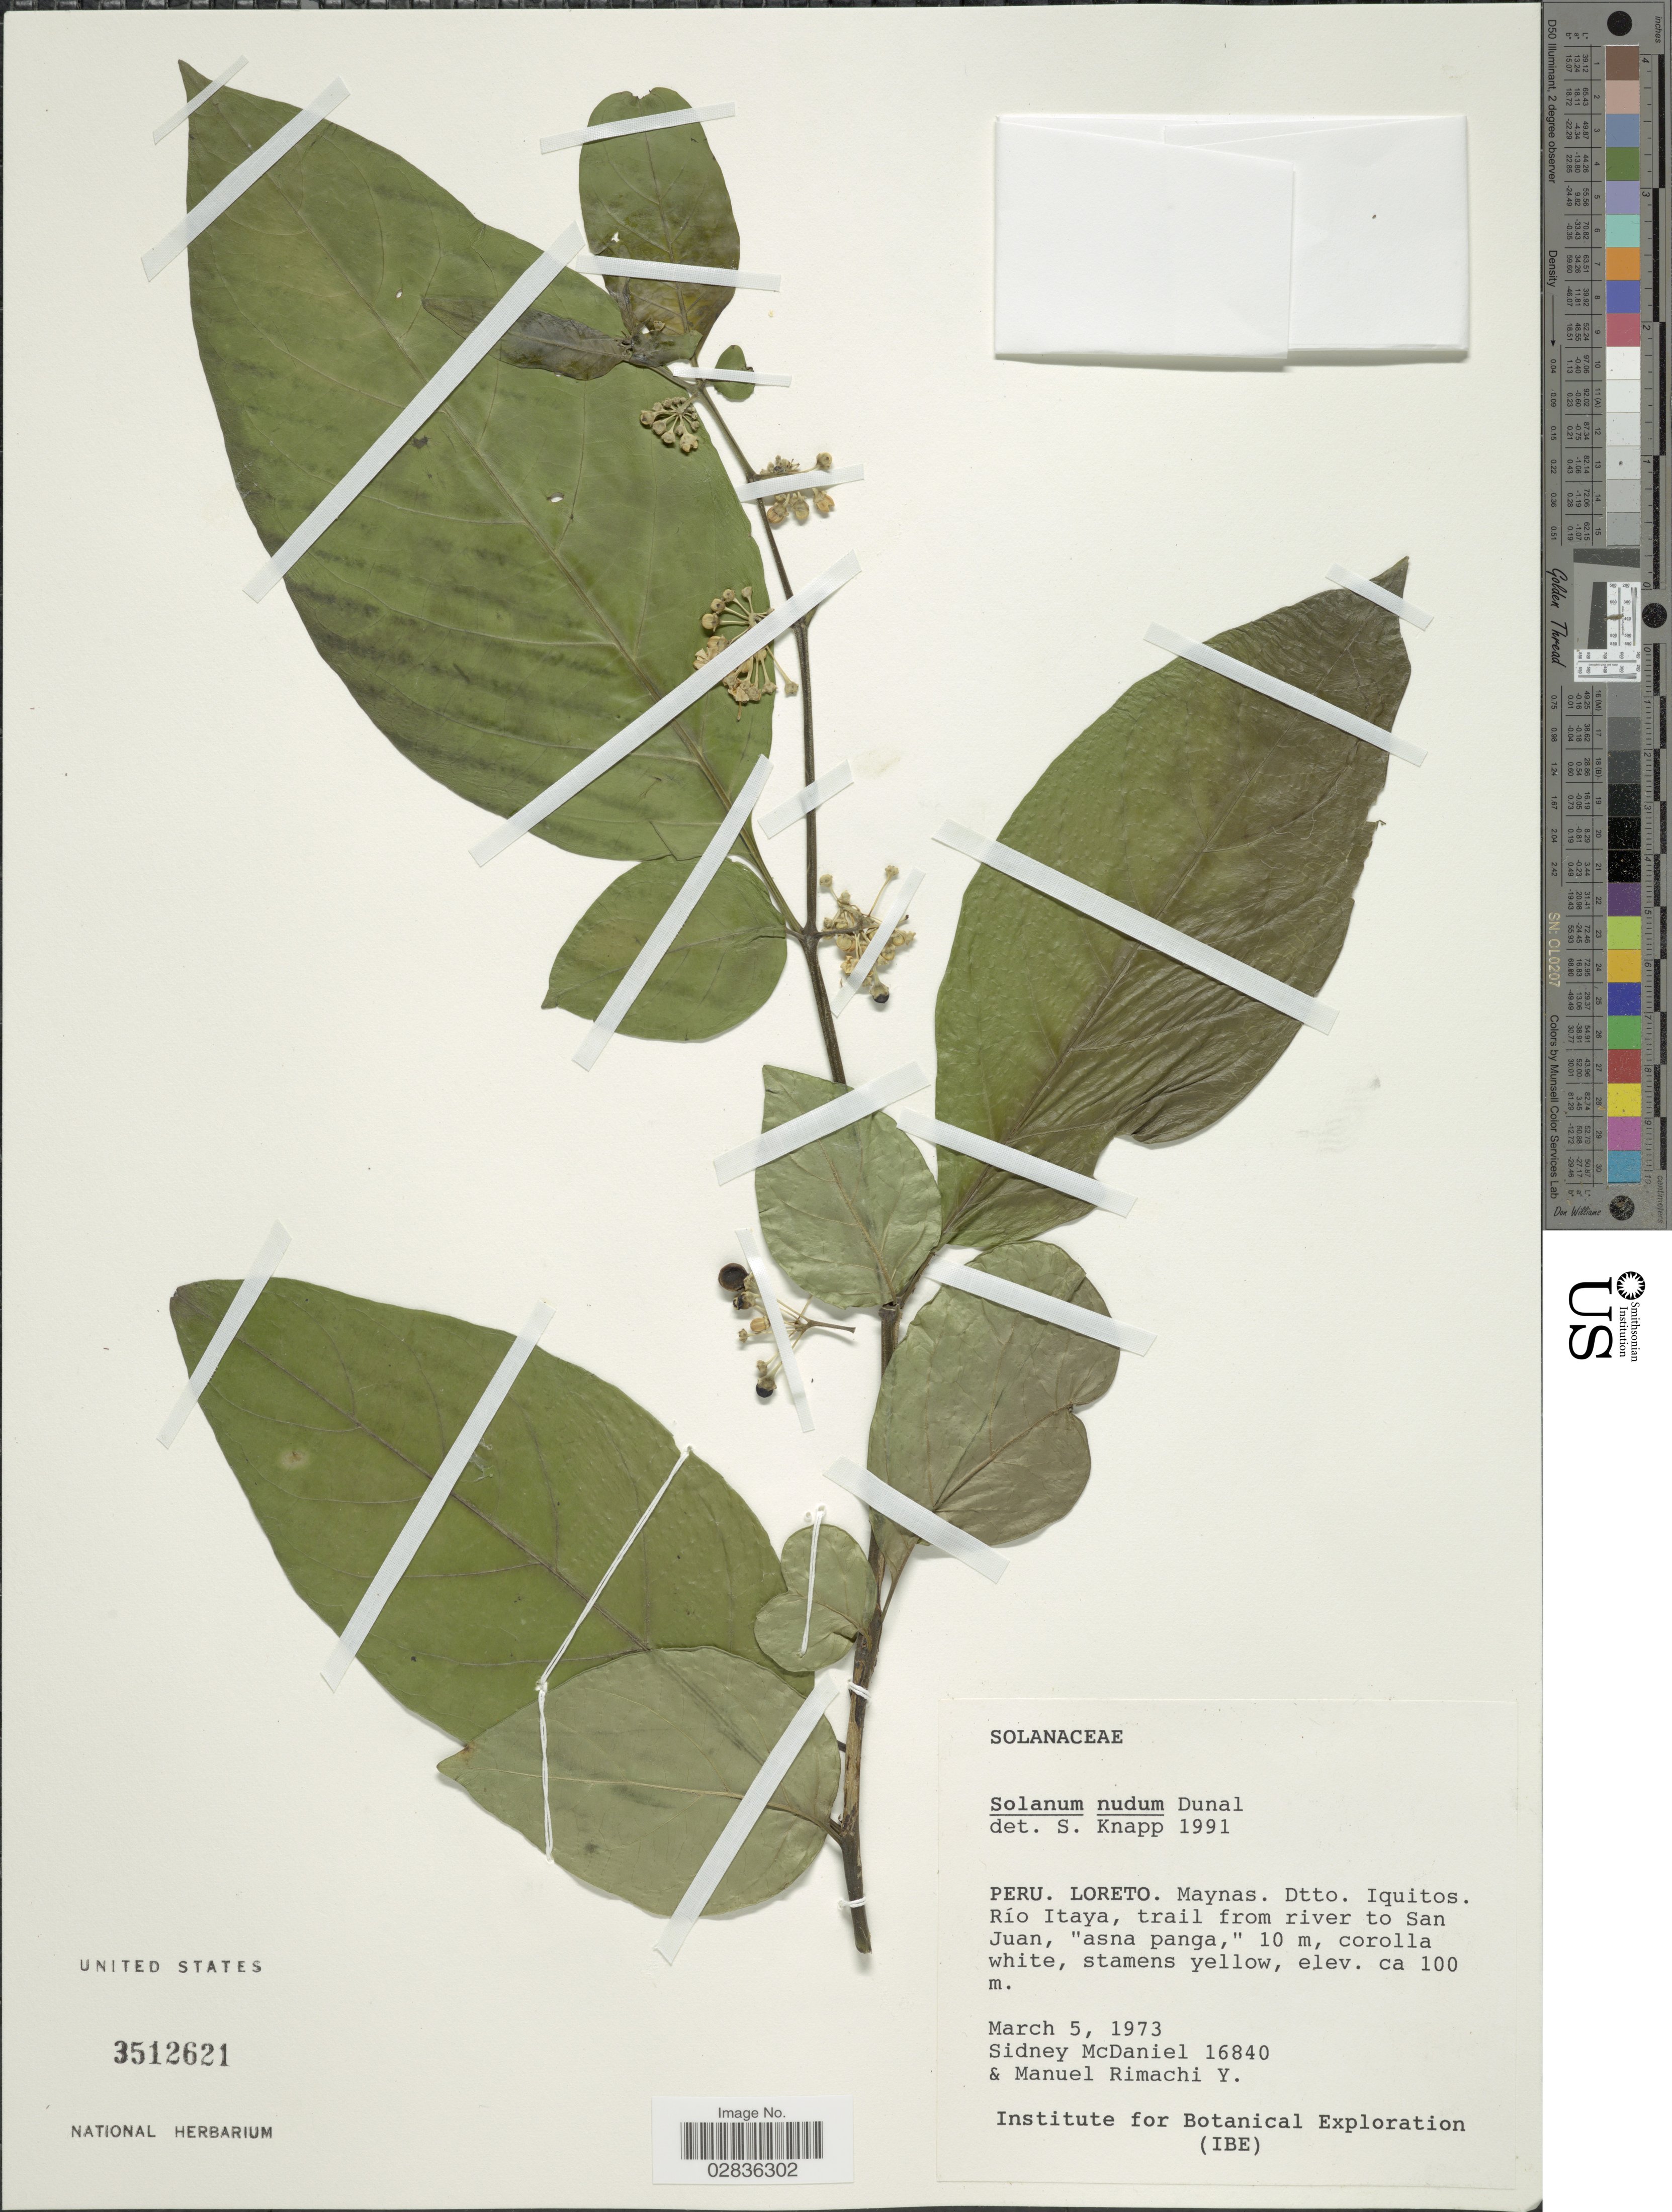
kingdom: Plantae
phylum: Tracheophyta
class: Magnoliopsida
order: Solanales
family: Solanaceae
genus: Solanum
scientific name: Solanum nudum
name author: Dunal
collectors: S. McDaniel & M. Rimachi Y.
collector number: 16840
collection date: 1973-03-05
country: Peru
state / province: Loreto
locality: Loreto. Maynas. Dtto. Iquitos. Río Itaya, trail from river to San Juan.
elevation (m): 100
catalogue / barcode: US 3512621